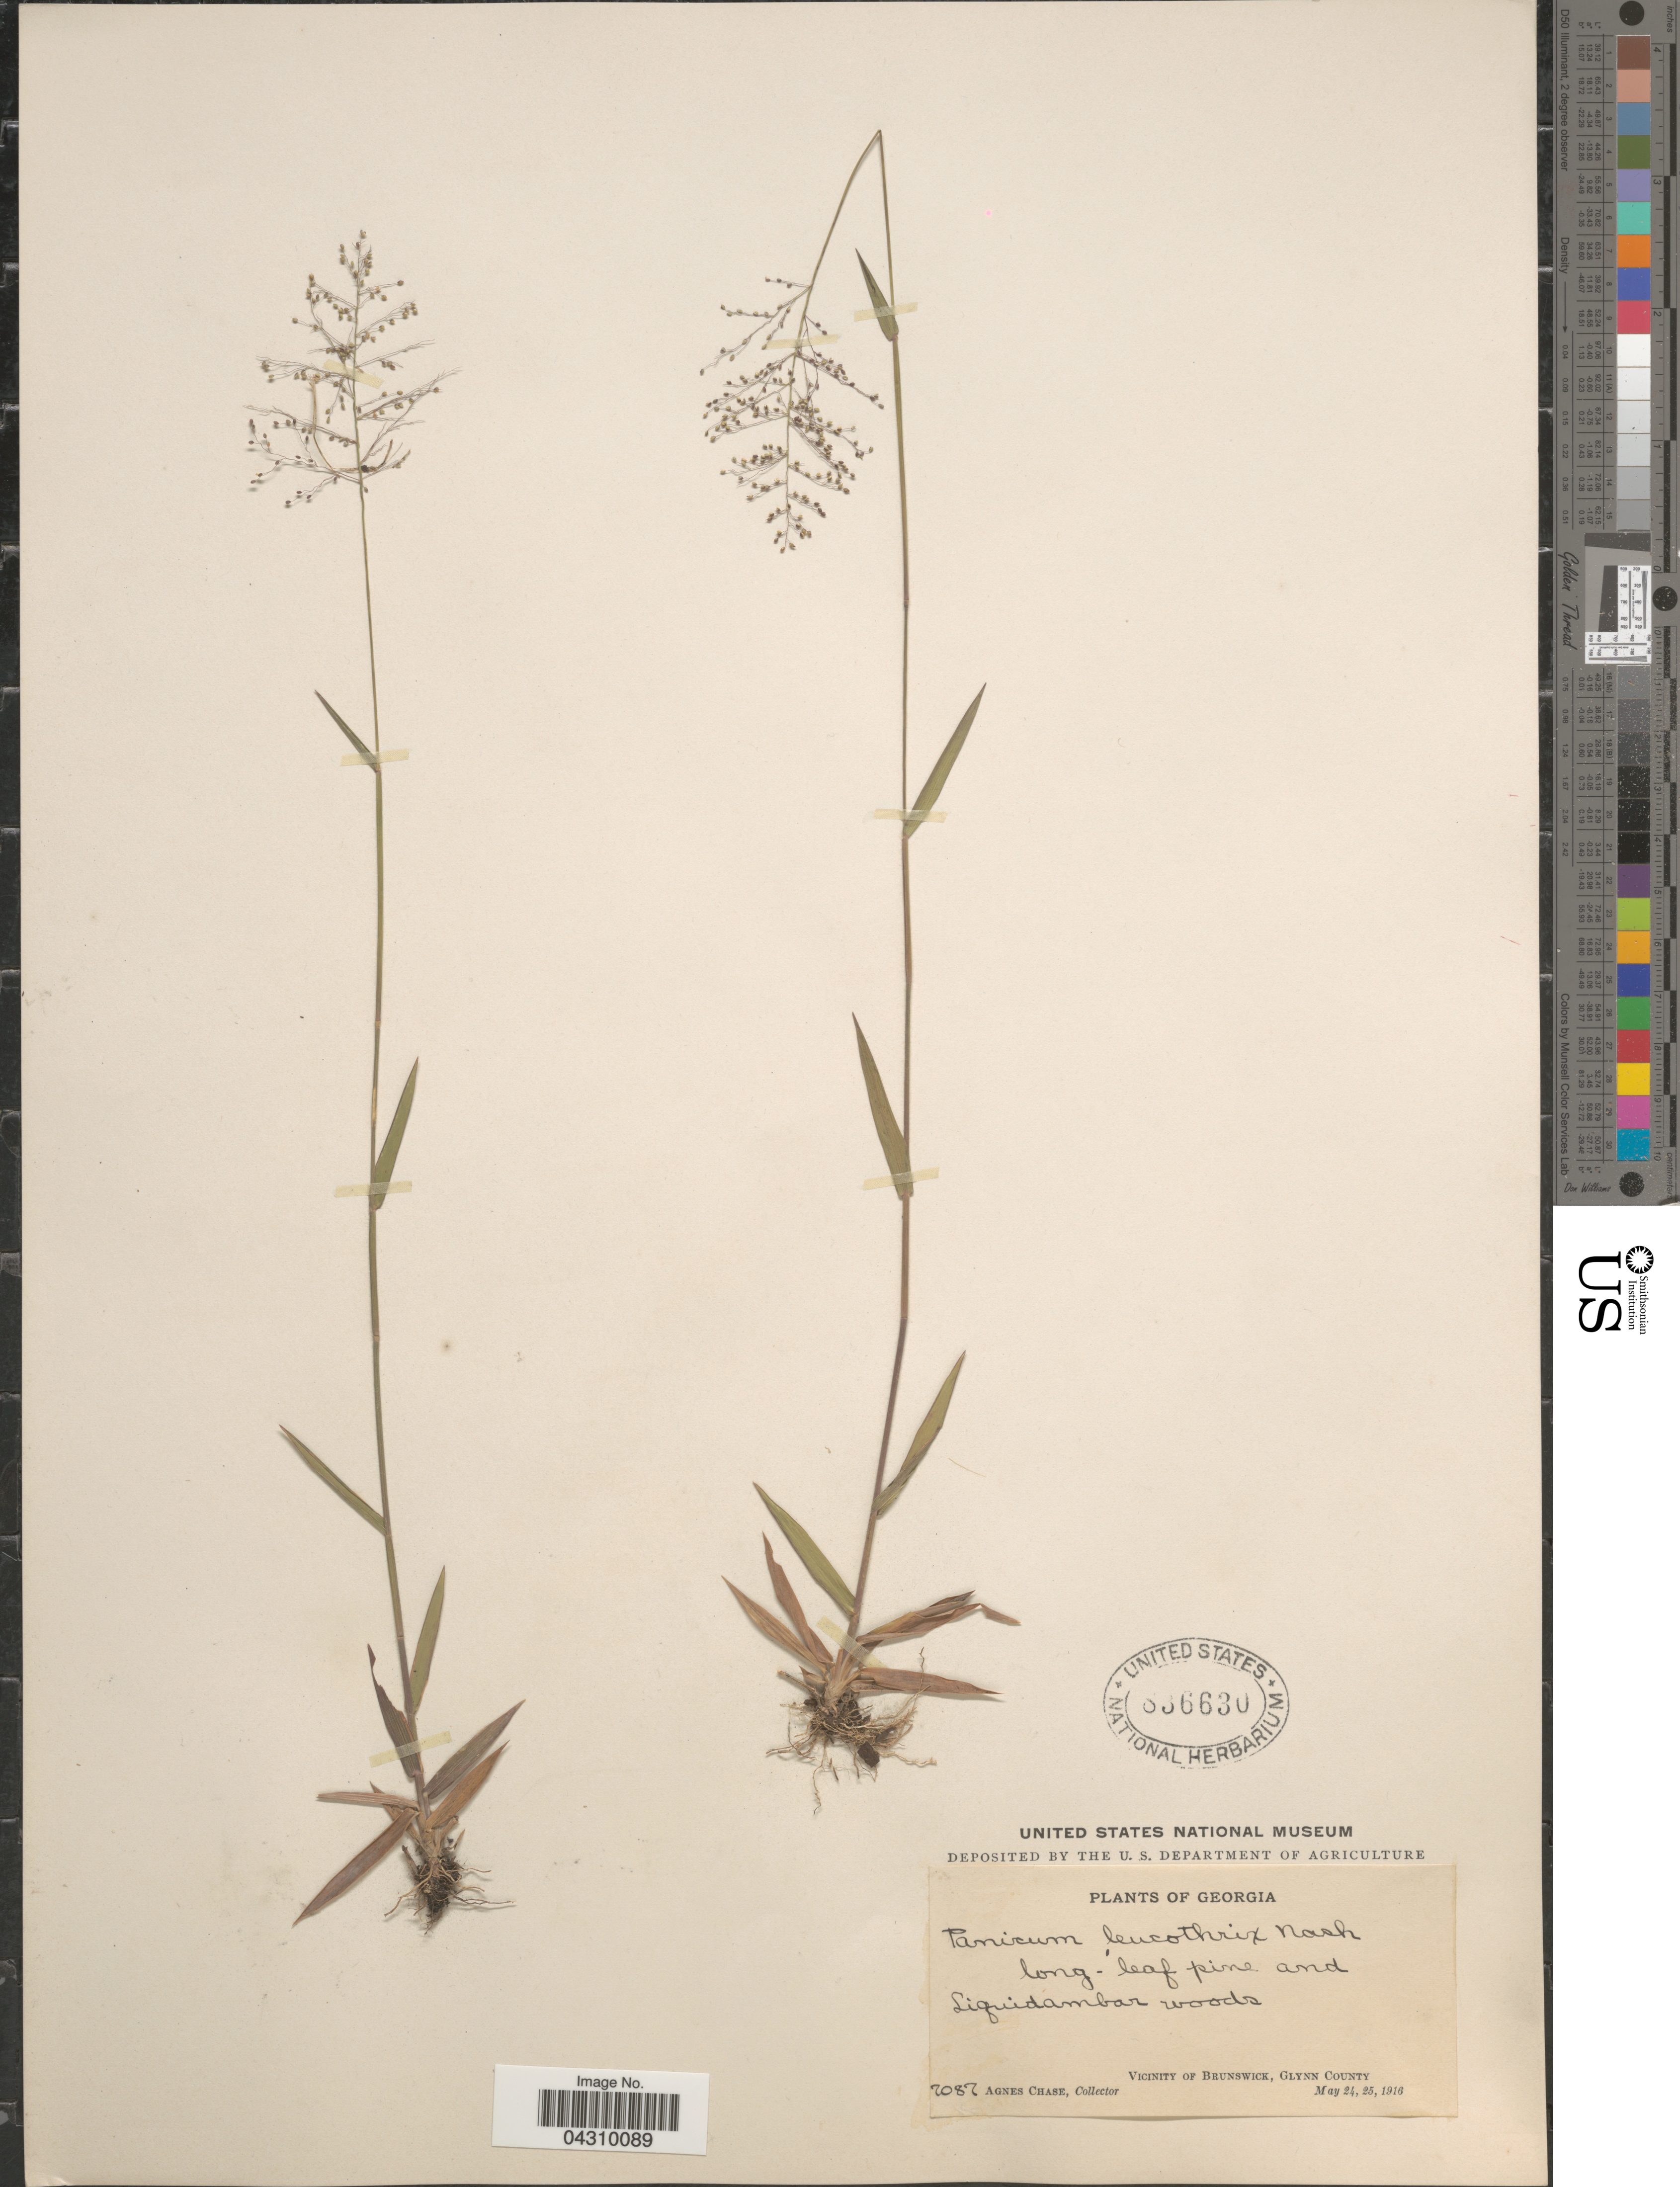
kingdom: Plantae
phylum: Tracheophyta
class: Liliopsida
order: Poales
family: Poaceae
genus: Dichanthelium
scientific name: Dichanthelium acuminatum var. acuminatum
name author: (Sw.) Gould & C.A. Clark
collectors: A. Chase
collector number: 7087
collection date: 1916-05-24/1916-05-25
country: United States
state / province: Georgia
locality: Vicinity of Brunswick, Glynn County.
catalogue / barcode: US 836630